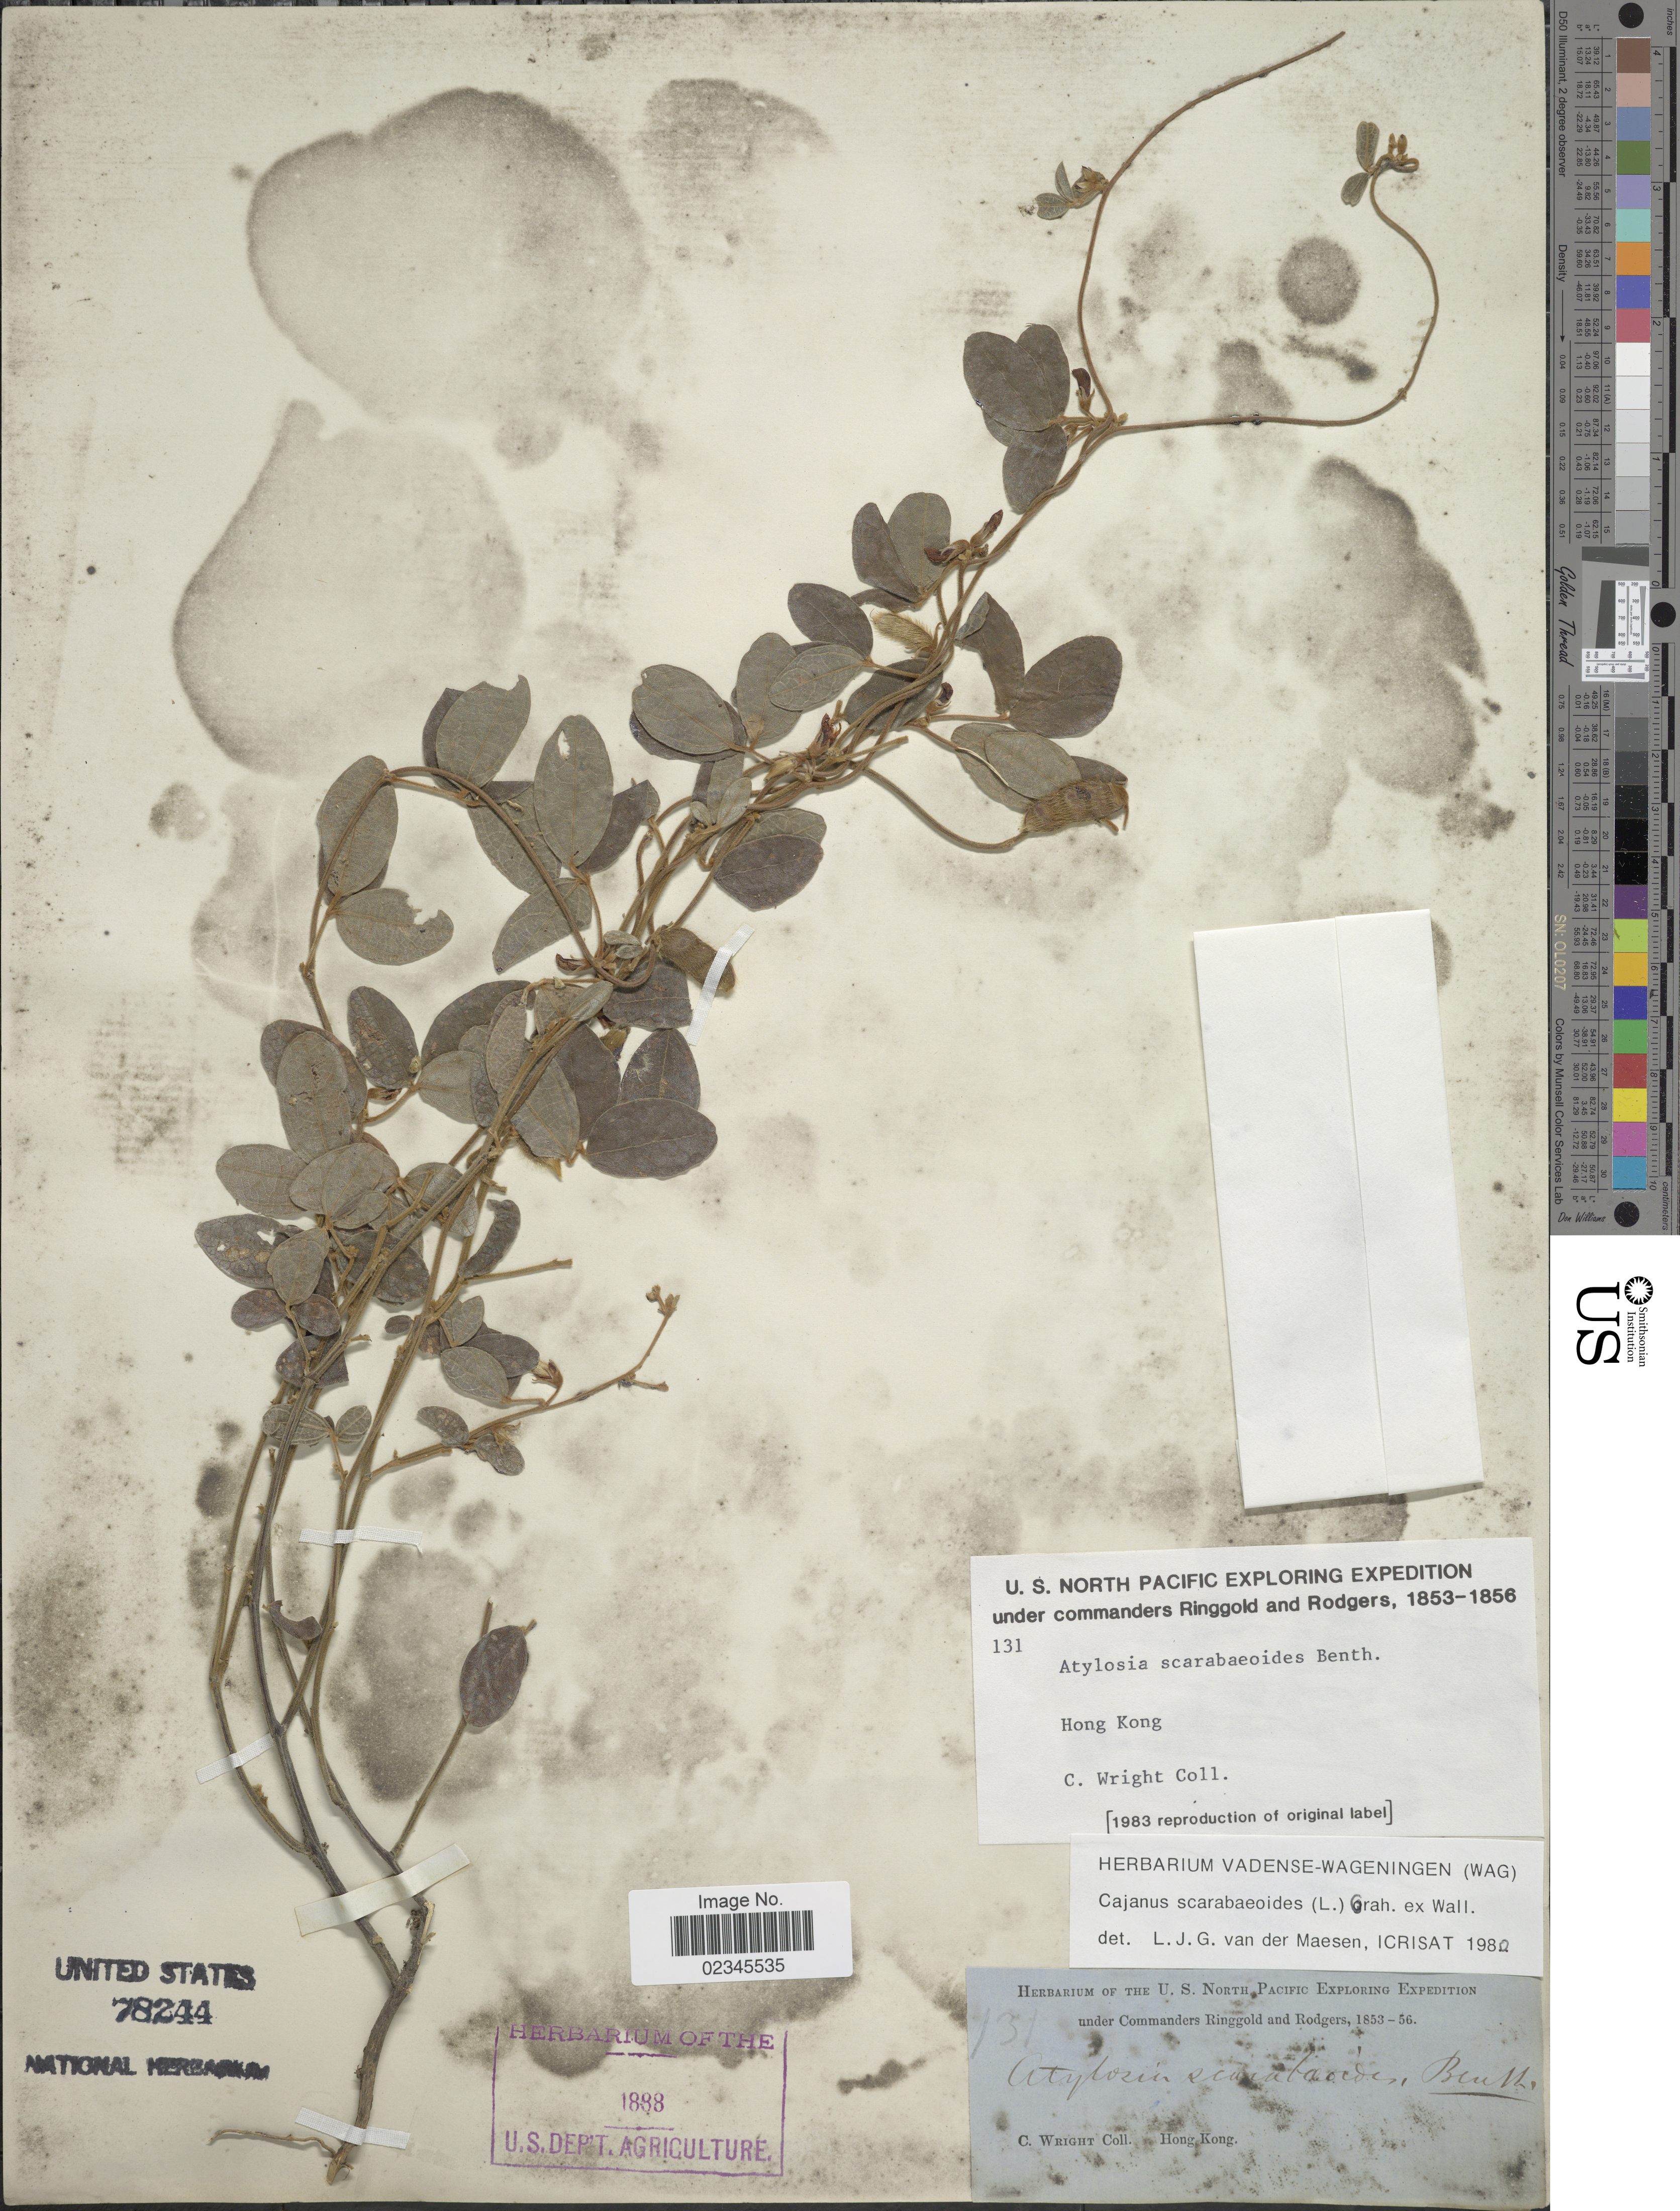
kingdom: Plantae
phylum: Tracheophyta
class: Magnoliopsida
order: Fabales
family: Fabaceae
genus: Cajanus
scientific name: Cajanus scarabaeoides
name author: (L.) Thou. ex Graham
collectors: C. Wright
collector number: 131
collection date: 1853/1856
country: China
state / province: Hong Kong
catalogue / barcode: US 78244